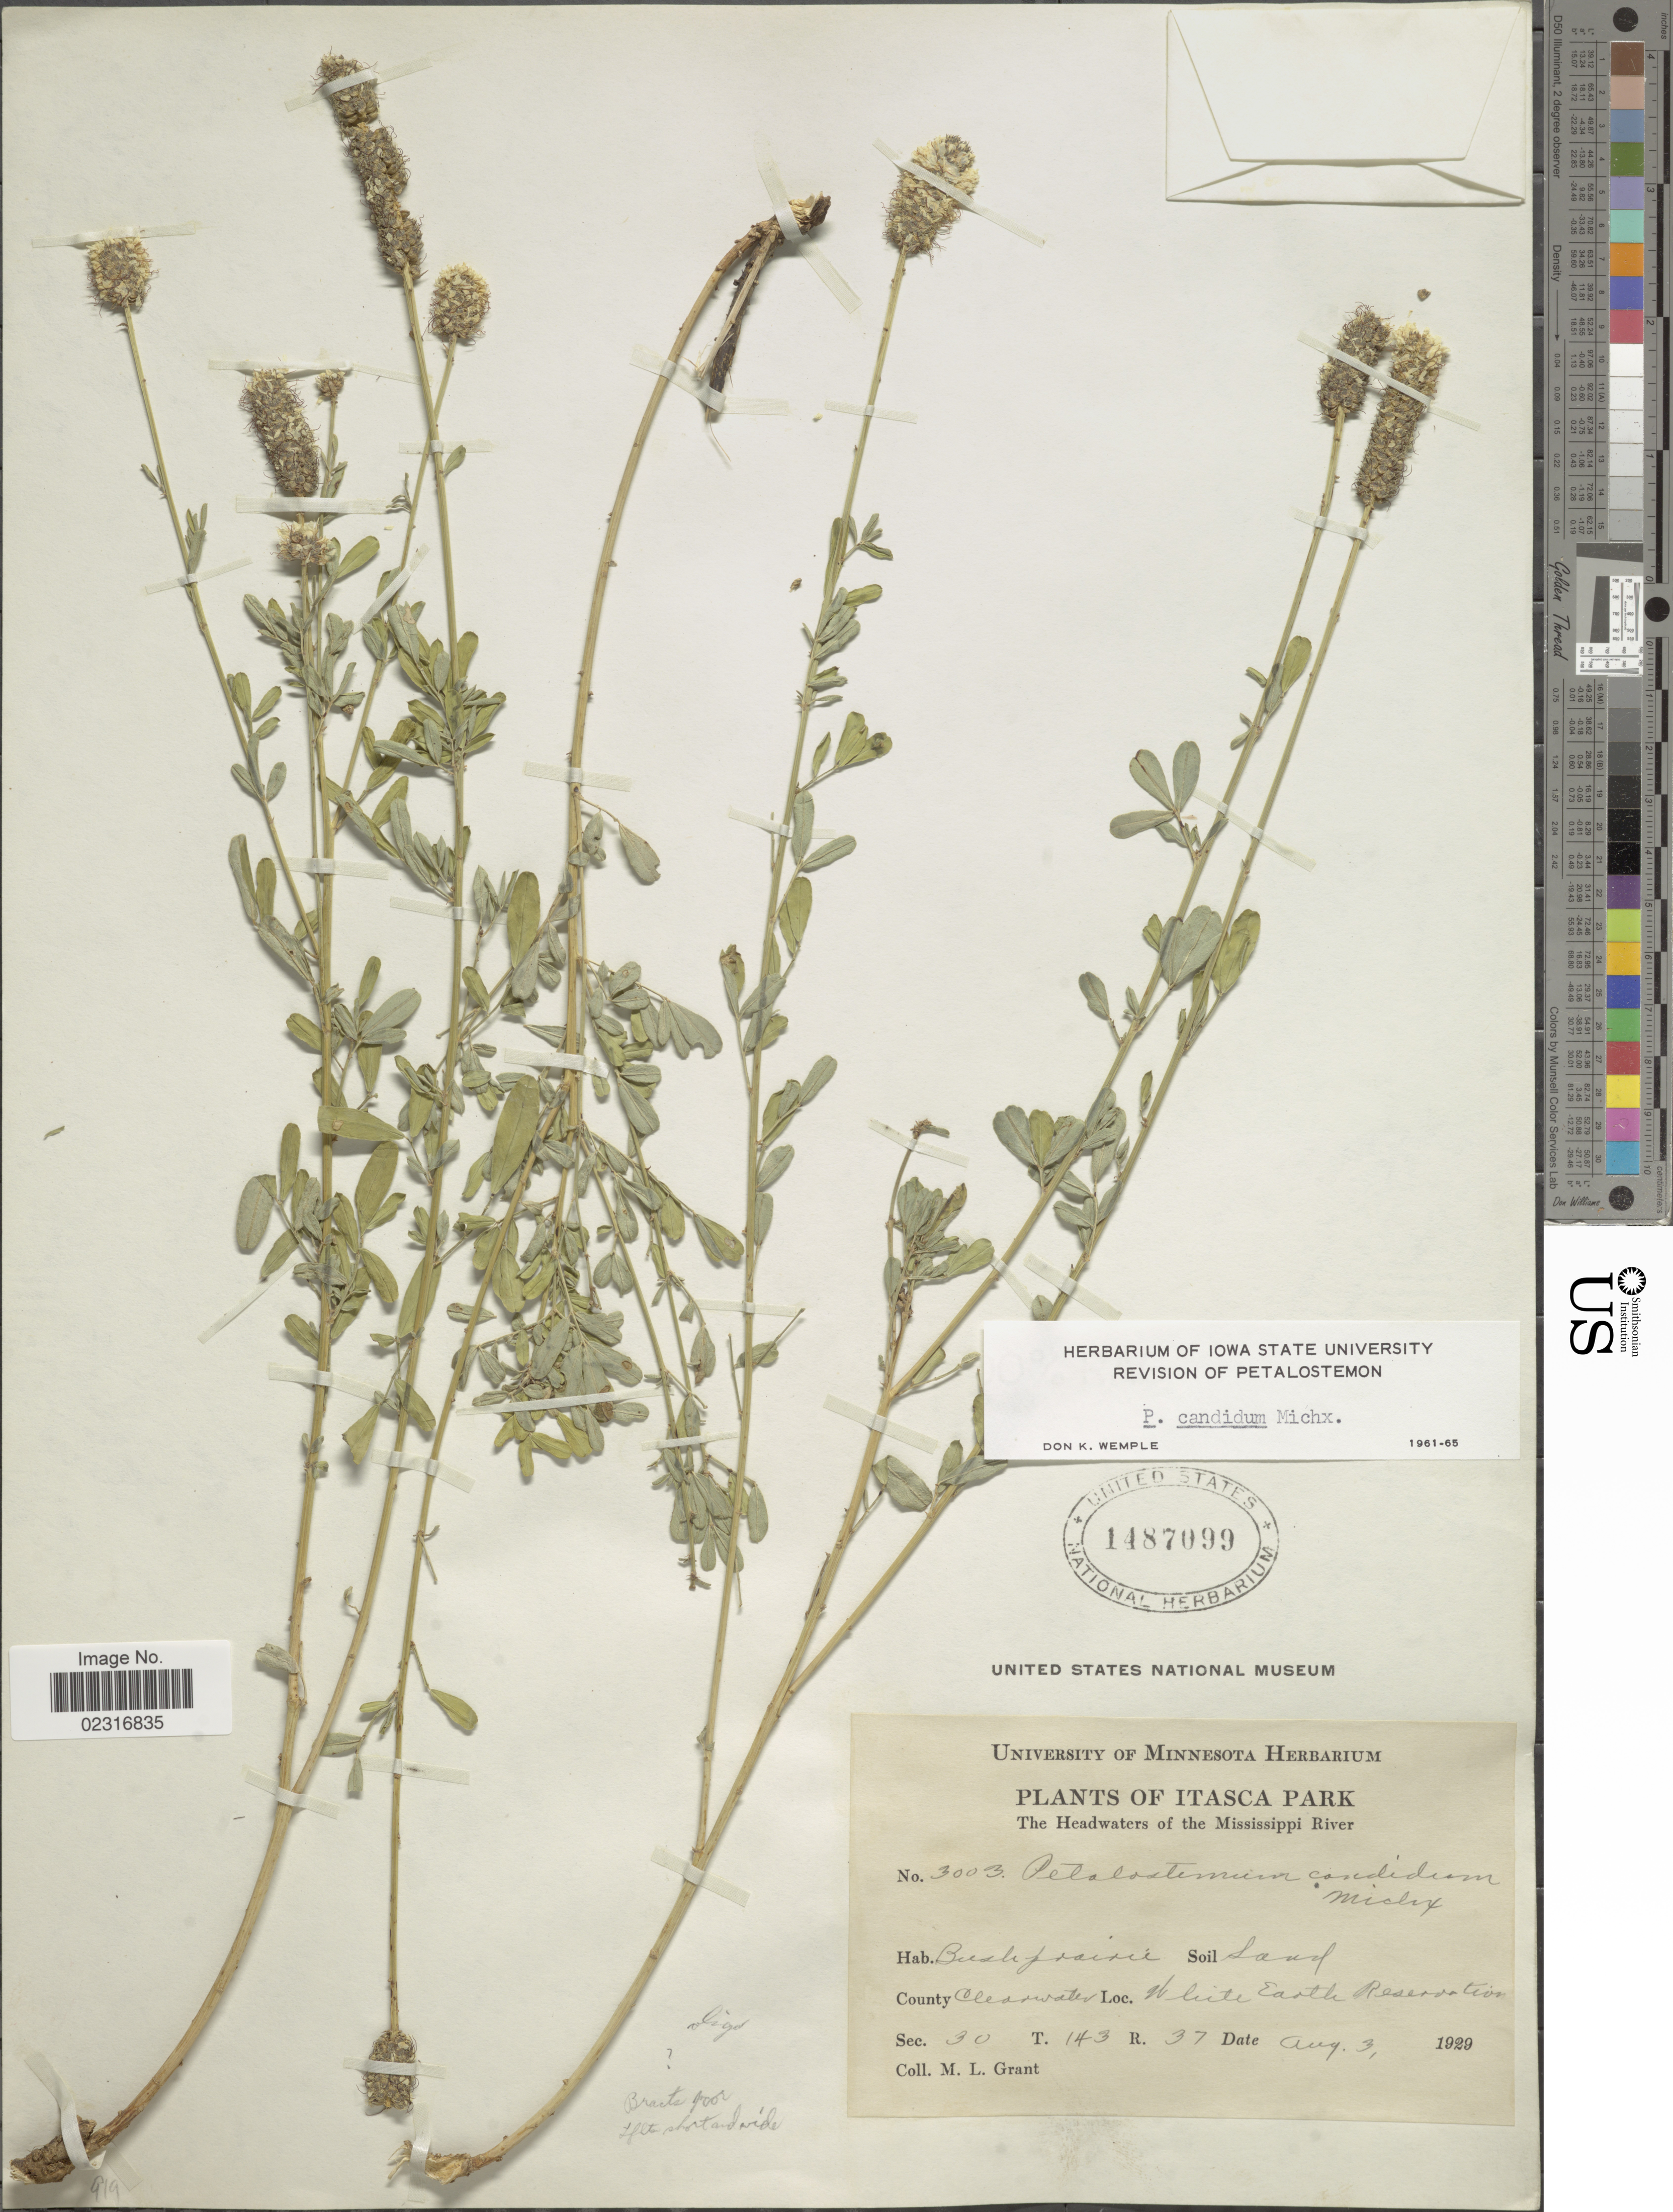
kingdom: Plantae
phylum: Tracheophyta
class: Magnoliopsida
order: Fabales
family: Fabaceae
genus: Dalea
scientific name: Dalea candida var. candida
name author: Michx. ex Willd.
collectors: M. L. Grant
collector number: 3003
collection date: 1929-08-03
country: United States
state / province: Minnesota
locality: Itasca Park. The headwaters of the Mississippi River. County: Clearwater. White Earth Reservation. Sec. 30 T. 143 R. 37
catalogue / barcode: US 1487099